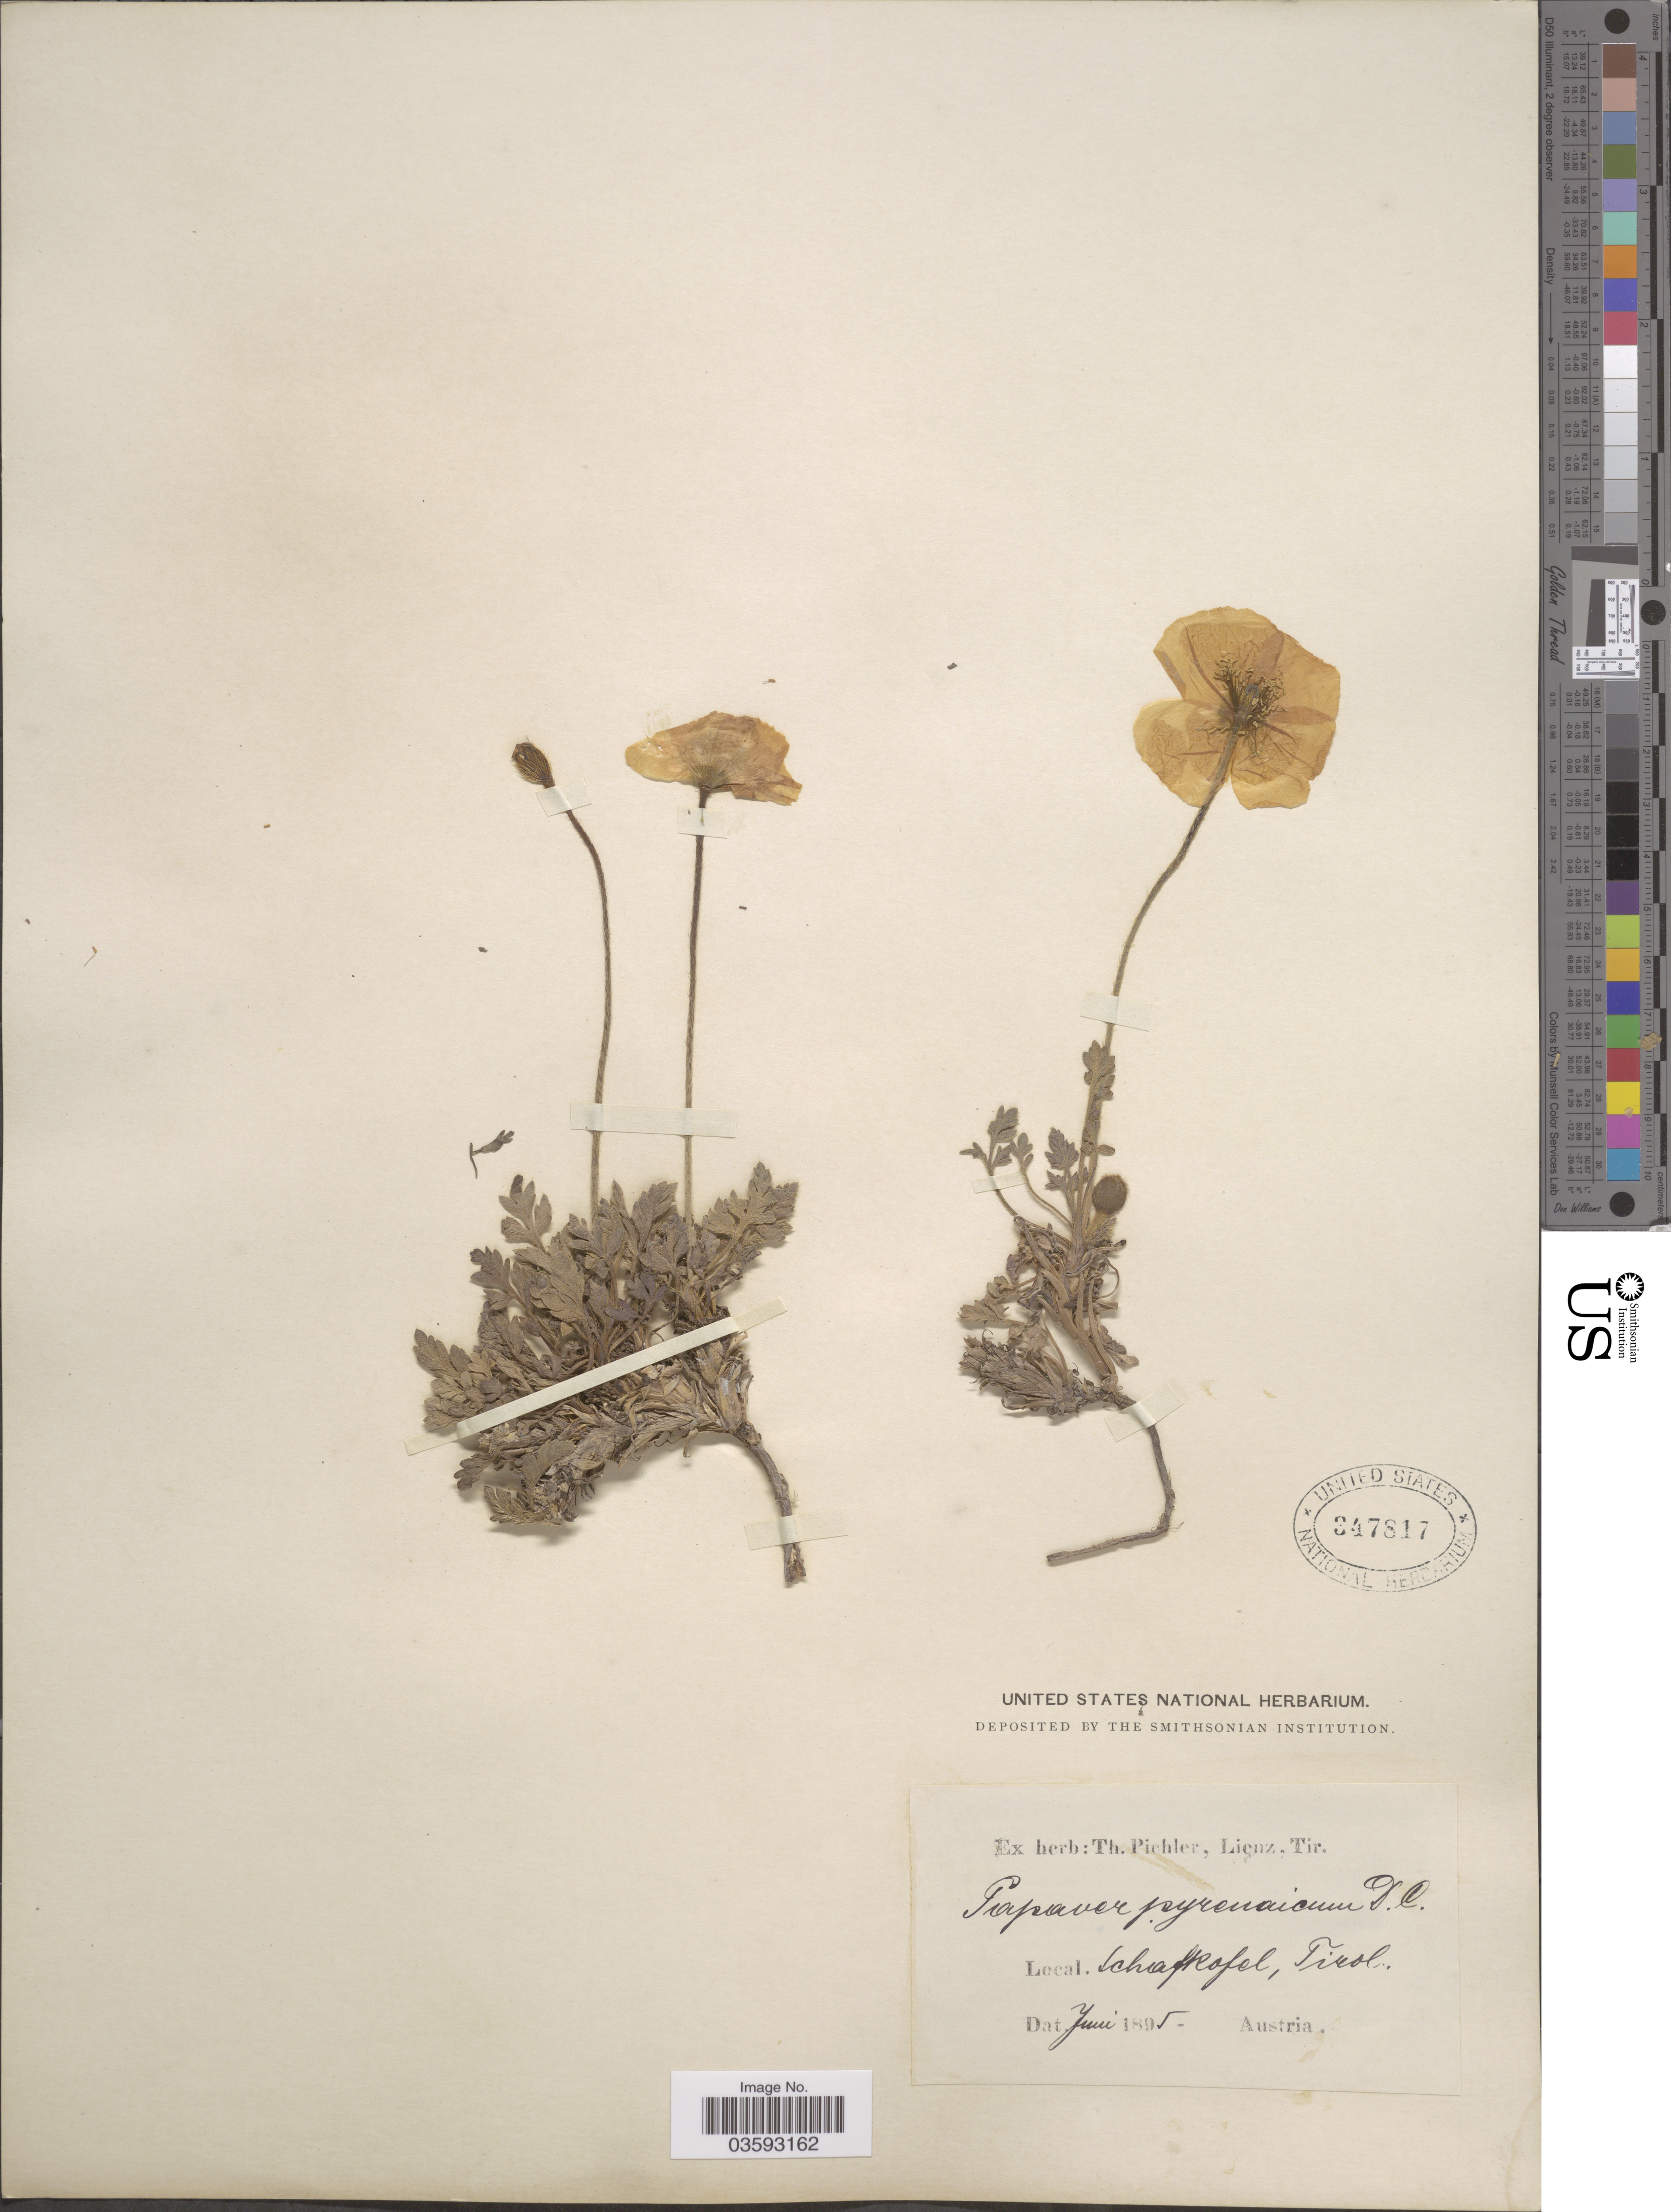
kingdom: Plantae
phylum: Tracheophyta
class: Magnoliopsida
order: Ranunculales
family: Papaveraceae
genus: Papaver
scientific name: Papaver pyrenaicum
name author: Willd.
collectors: ex herb. T. Pichler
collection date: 1895-06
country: Austria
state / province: Tirol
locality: Schafkofel.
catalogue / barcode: US 347817